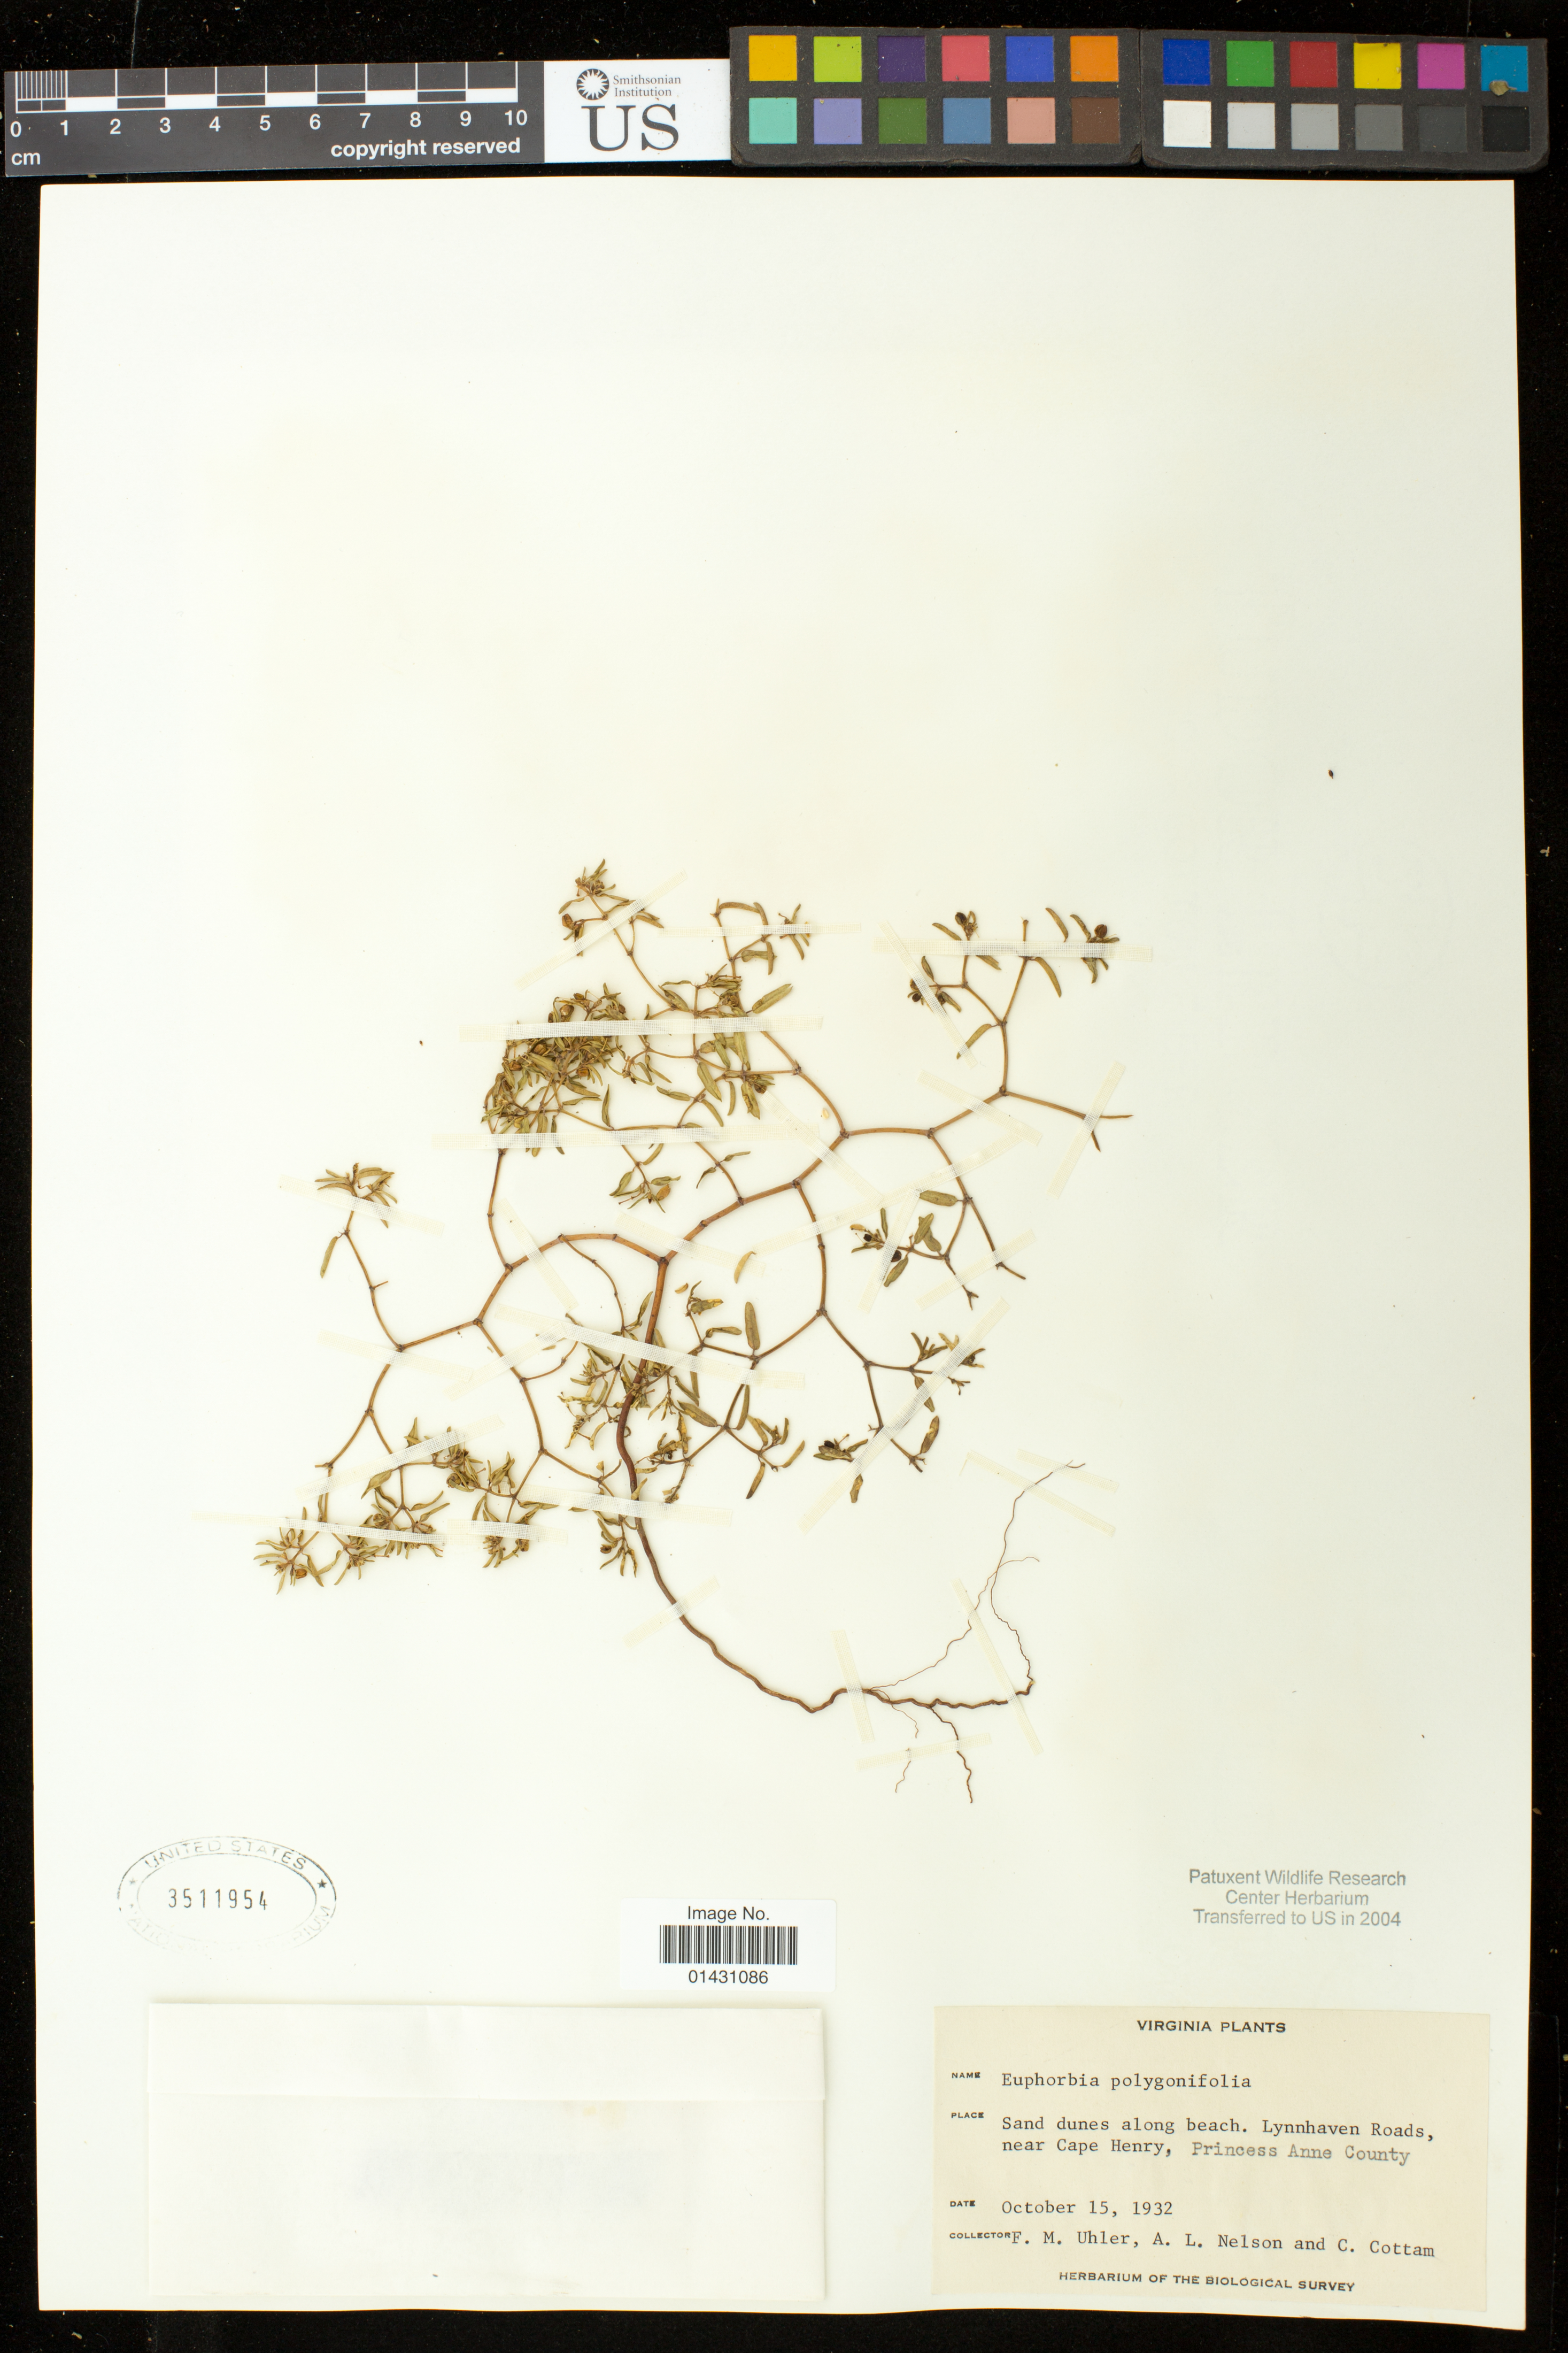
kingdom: Plantae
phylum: Tracheophyta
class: Magnoliopsida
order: Malpighiales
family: Euphorbiaceae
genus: Euphorbia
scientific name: Euphorbia polygonifolia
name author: L.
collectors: F. M. Uhler, A. L. Nelson & C. Cottam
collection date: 1932-10-15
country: United States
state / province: Virginia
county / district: City of Virginia Beach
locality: Along beach, Lynnhaven Roads, near Cape Henry. Princess Ann (=historic county name) County.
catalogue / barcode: US 3511954